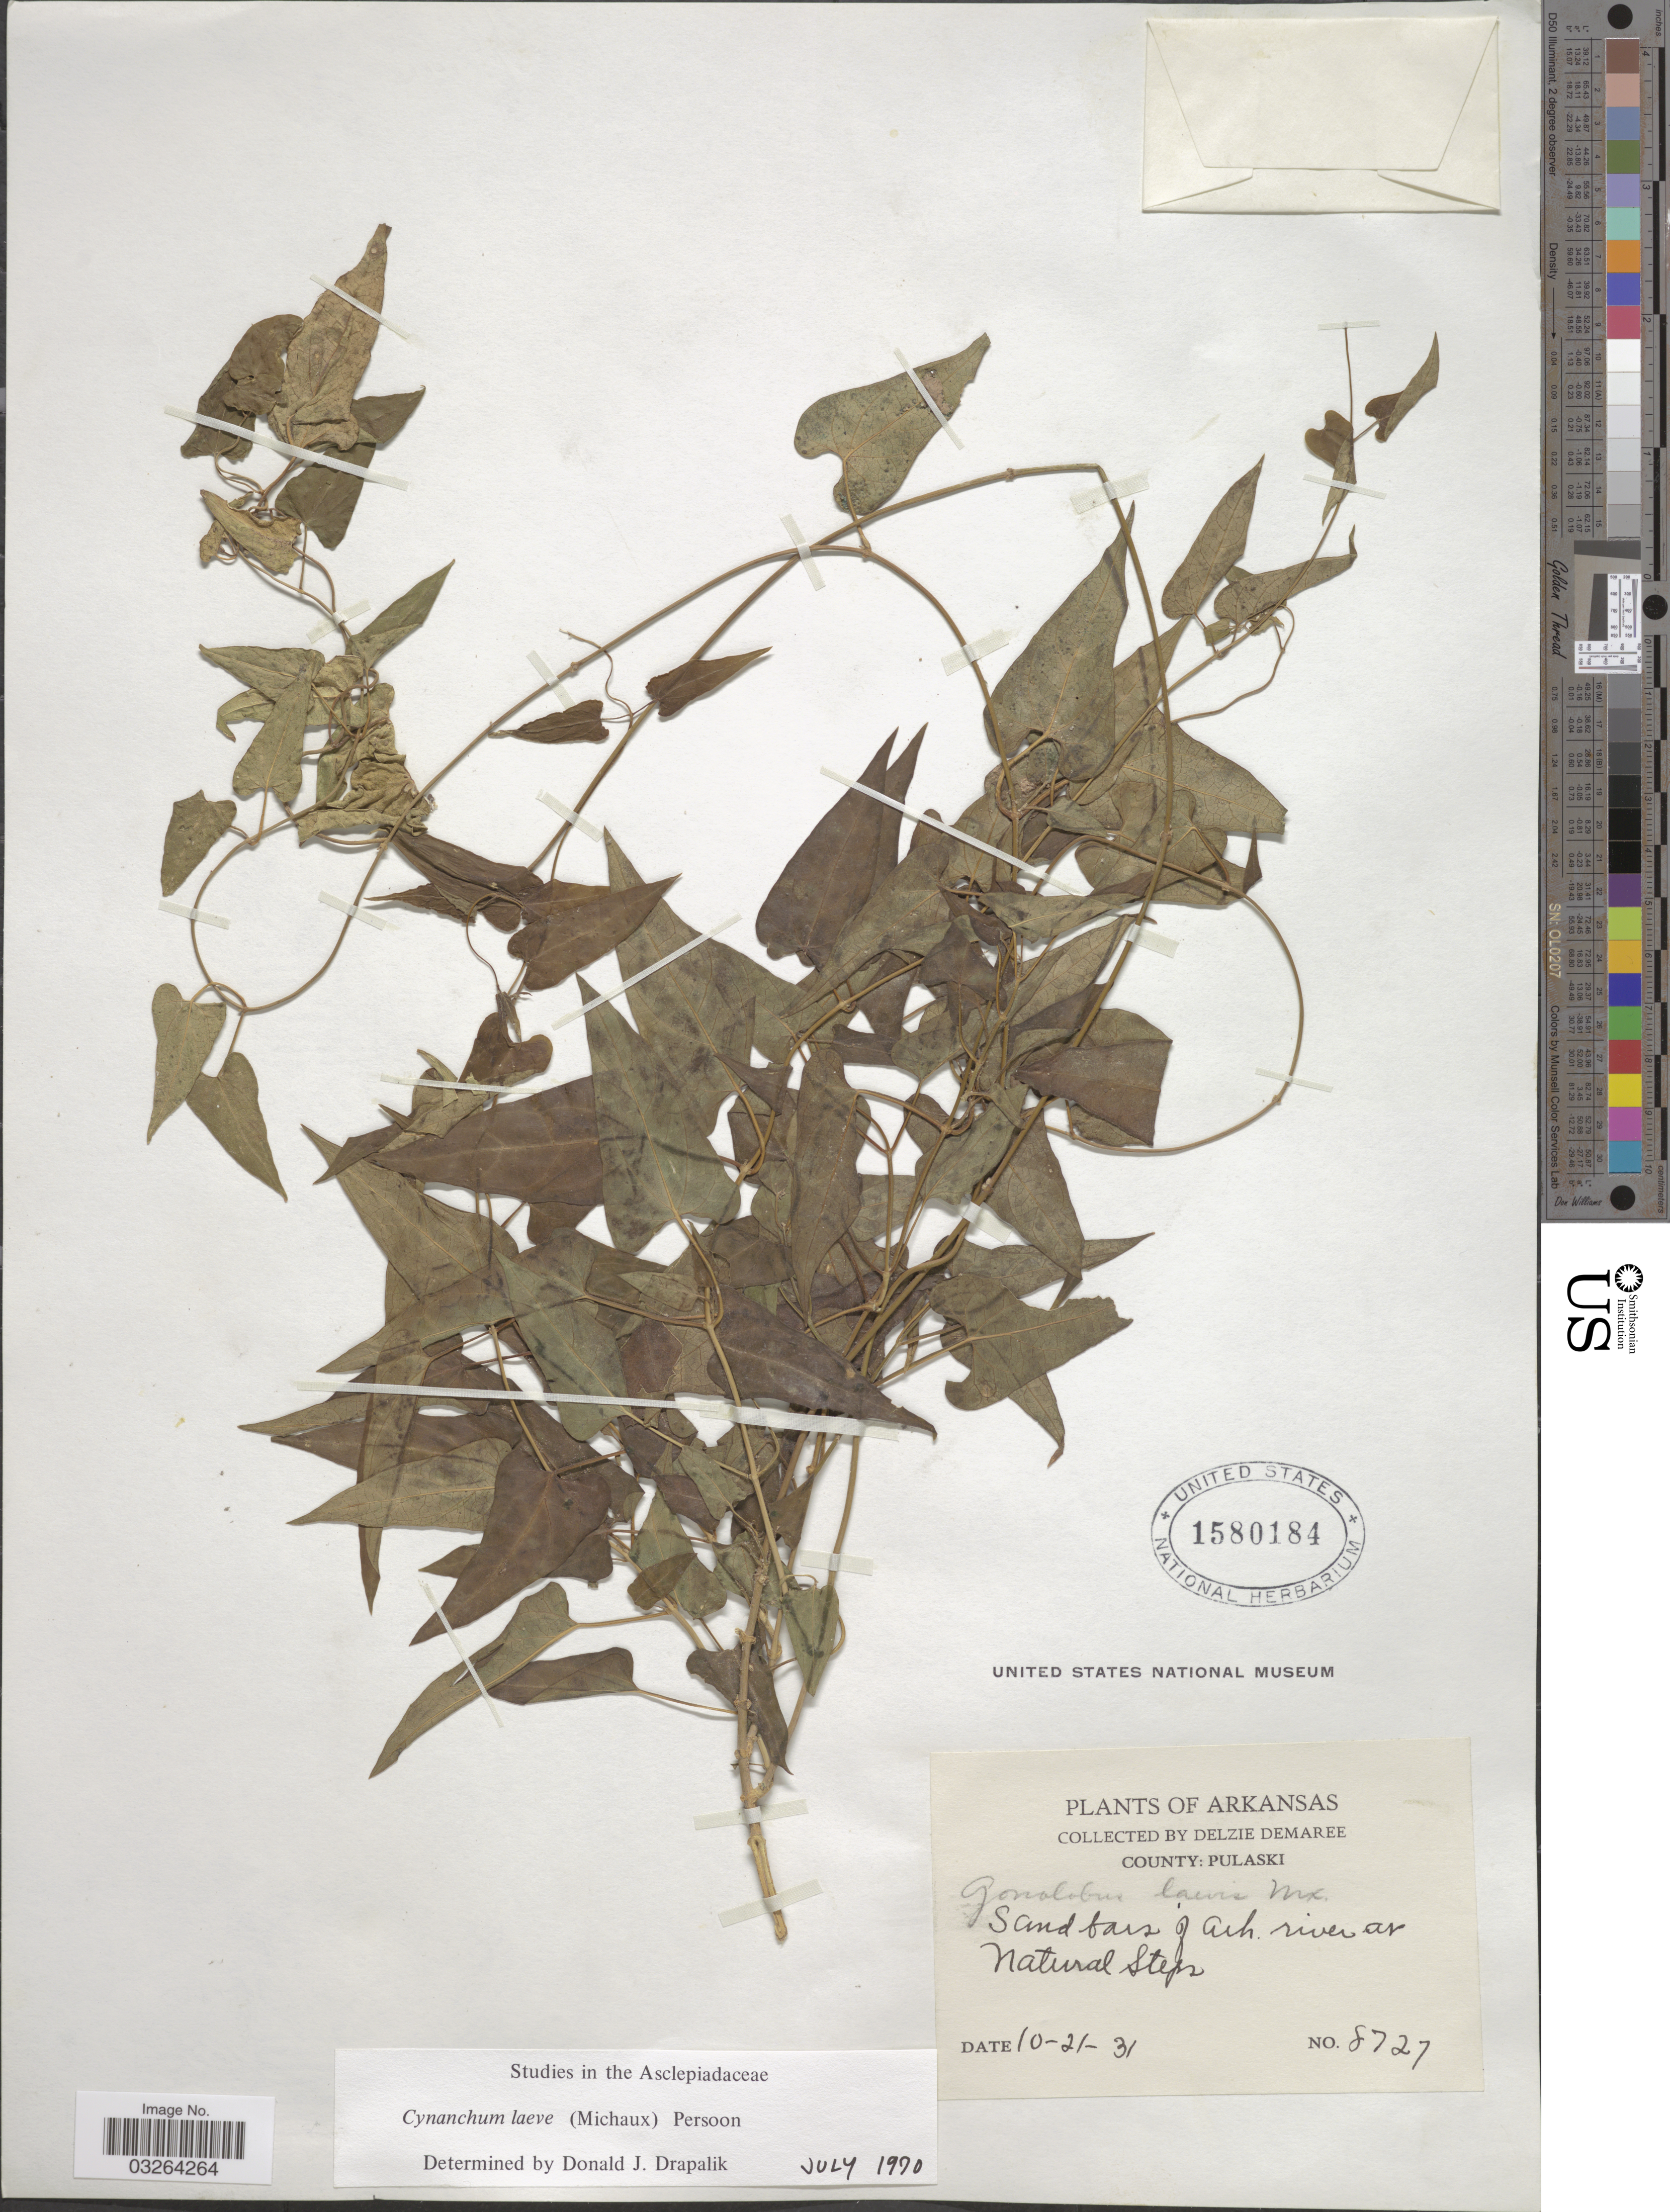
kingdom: Plantae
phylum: Tracheophyta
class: Magnoliopsida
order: Gentianales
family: Apocynaceae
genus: Cynanchum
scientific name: Cynanchum laeve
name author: (Michx.) Pers.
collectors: D. Demaree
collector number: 8727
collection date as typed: Transcribed d/m/y: 21/10/31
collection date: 1931-10-21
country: United States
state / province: Arkansas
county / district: Pulaski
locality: County: Pulaski. Sand bars of Ark. river at Natural Steps.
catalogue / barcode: US 1580184